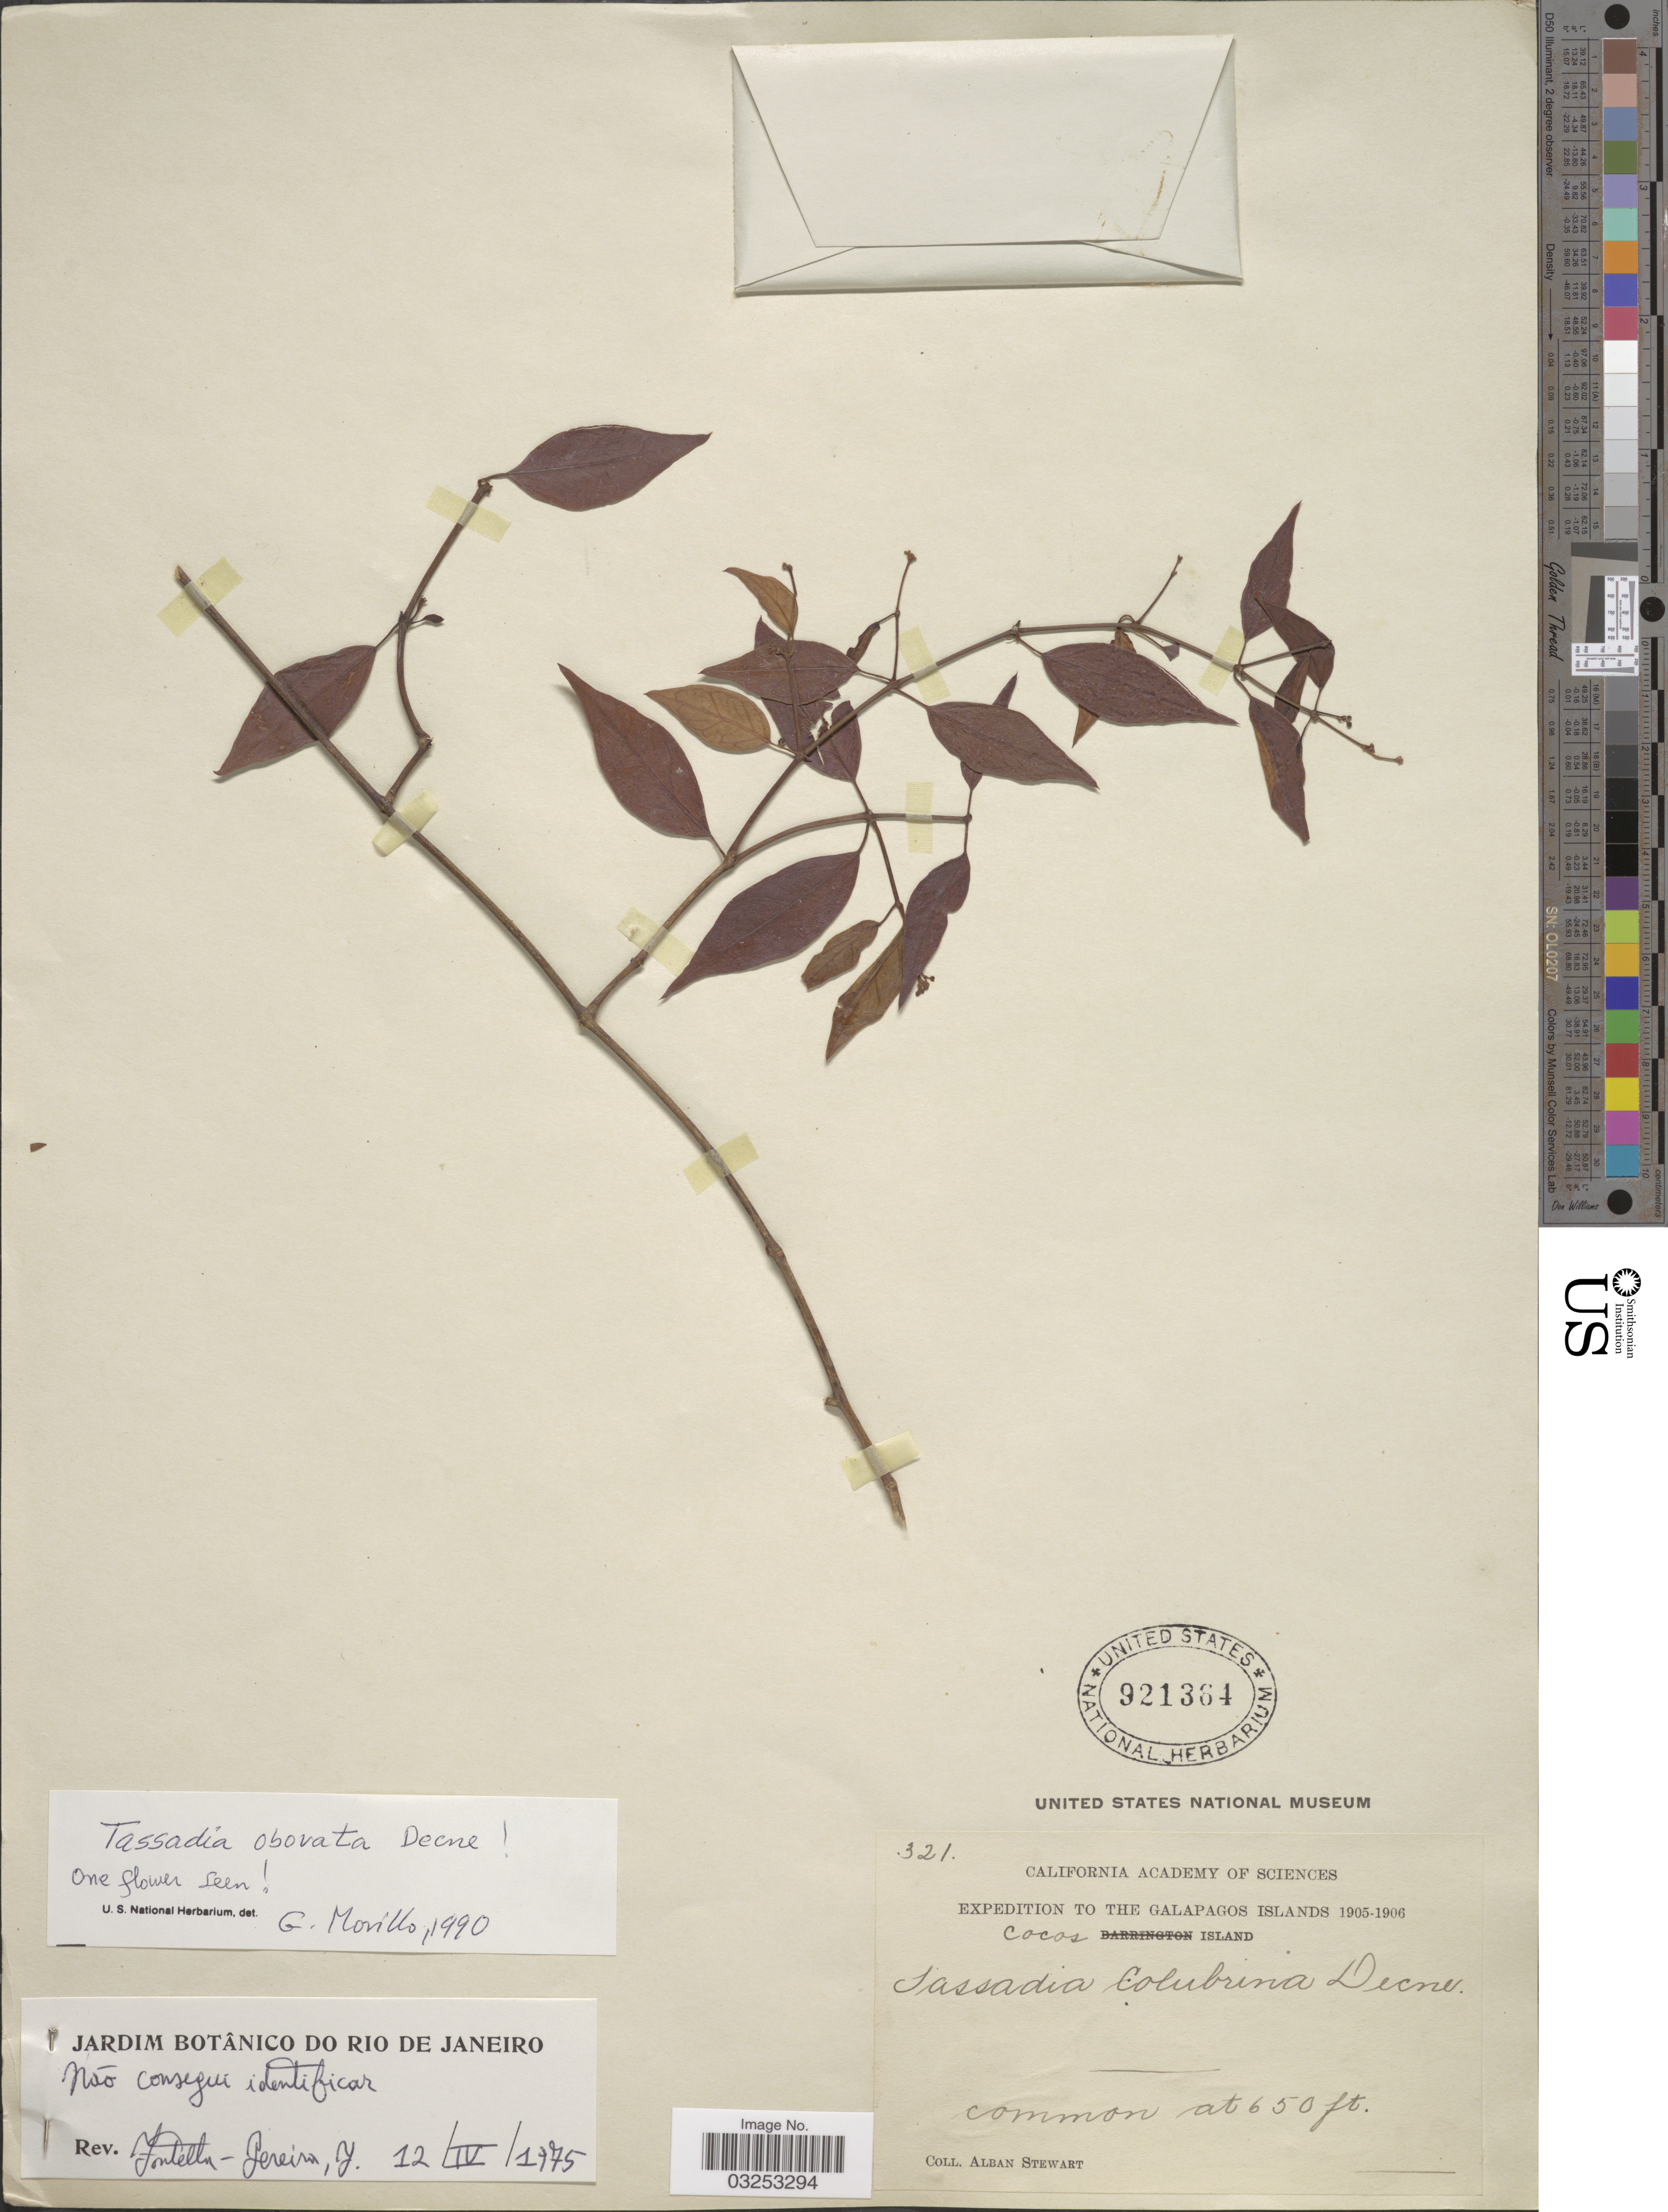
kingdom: Plantae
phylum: Tracheophyta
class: Magnoliopsida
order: Gentianales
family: Apocynaceae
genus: Tassadia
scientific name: Tassadia obovata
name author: Decne.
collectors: A. Stewart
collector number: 321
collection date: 1905/1906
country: Costa Rica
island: Cocos Island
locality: Cocos Island.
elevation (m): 198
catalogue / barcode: US 921364